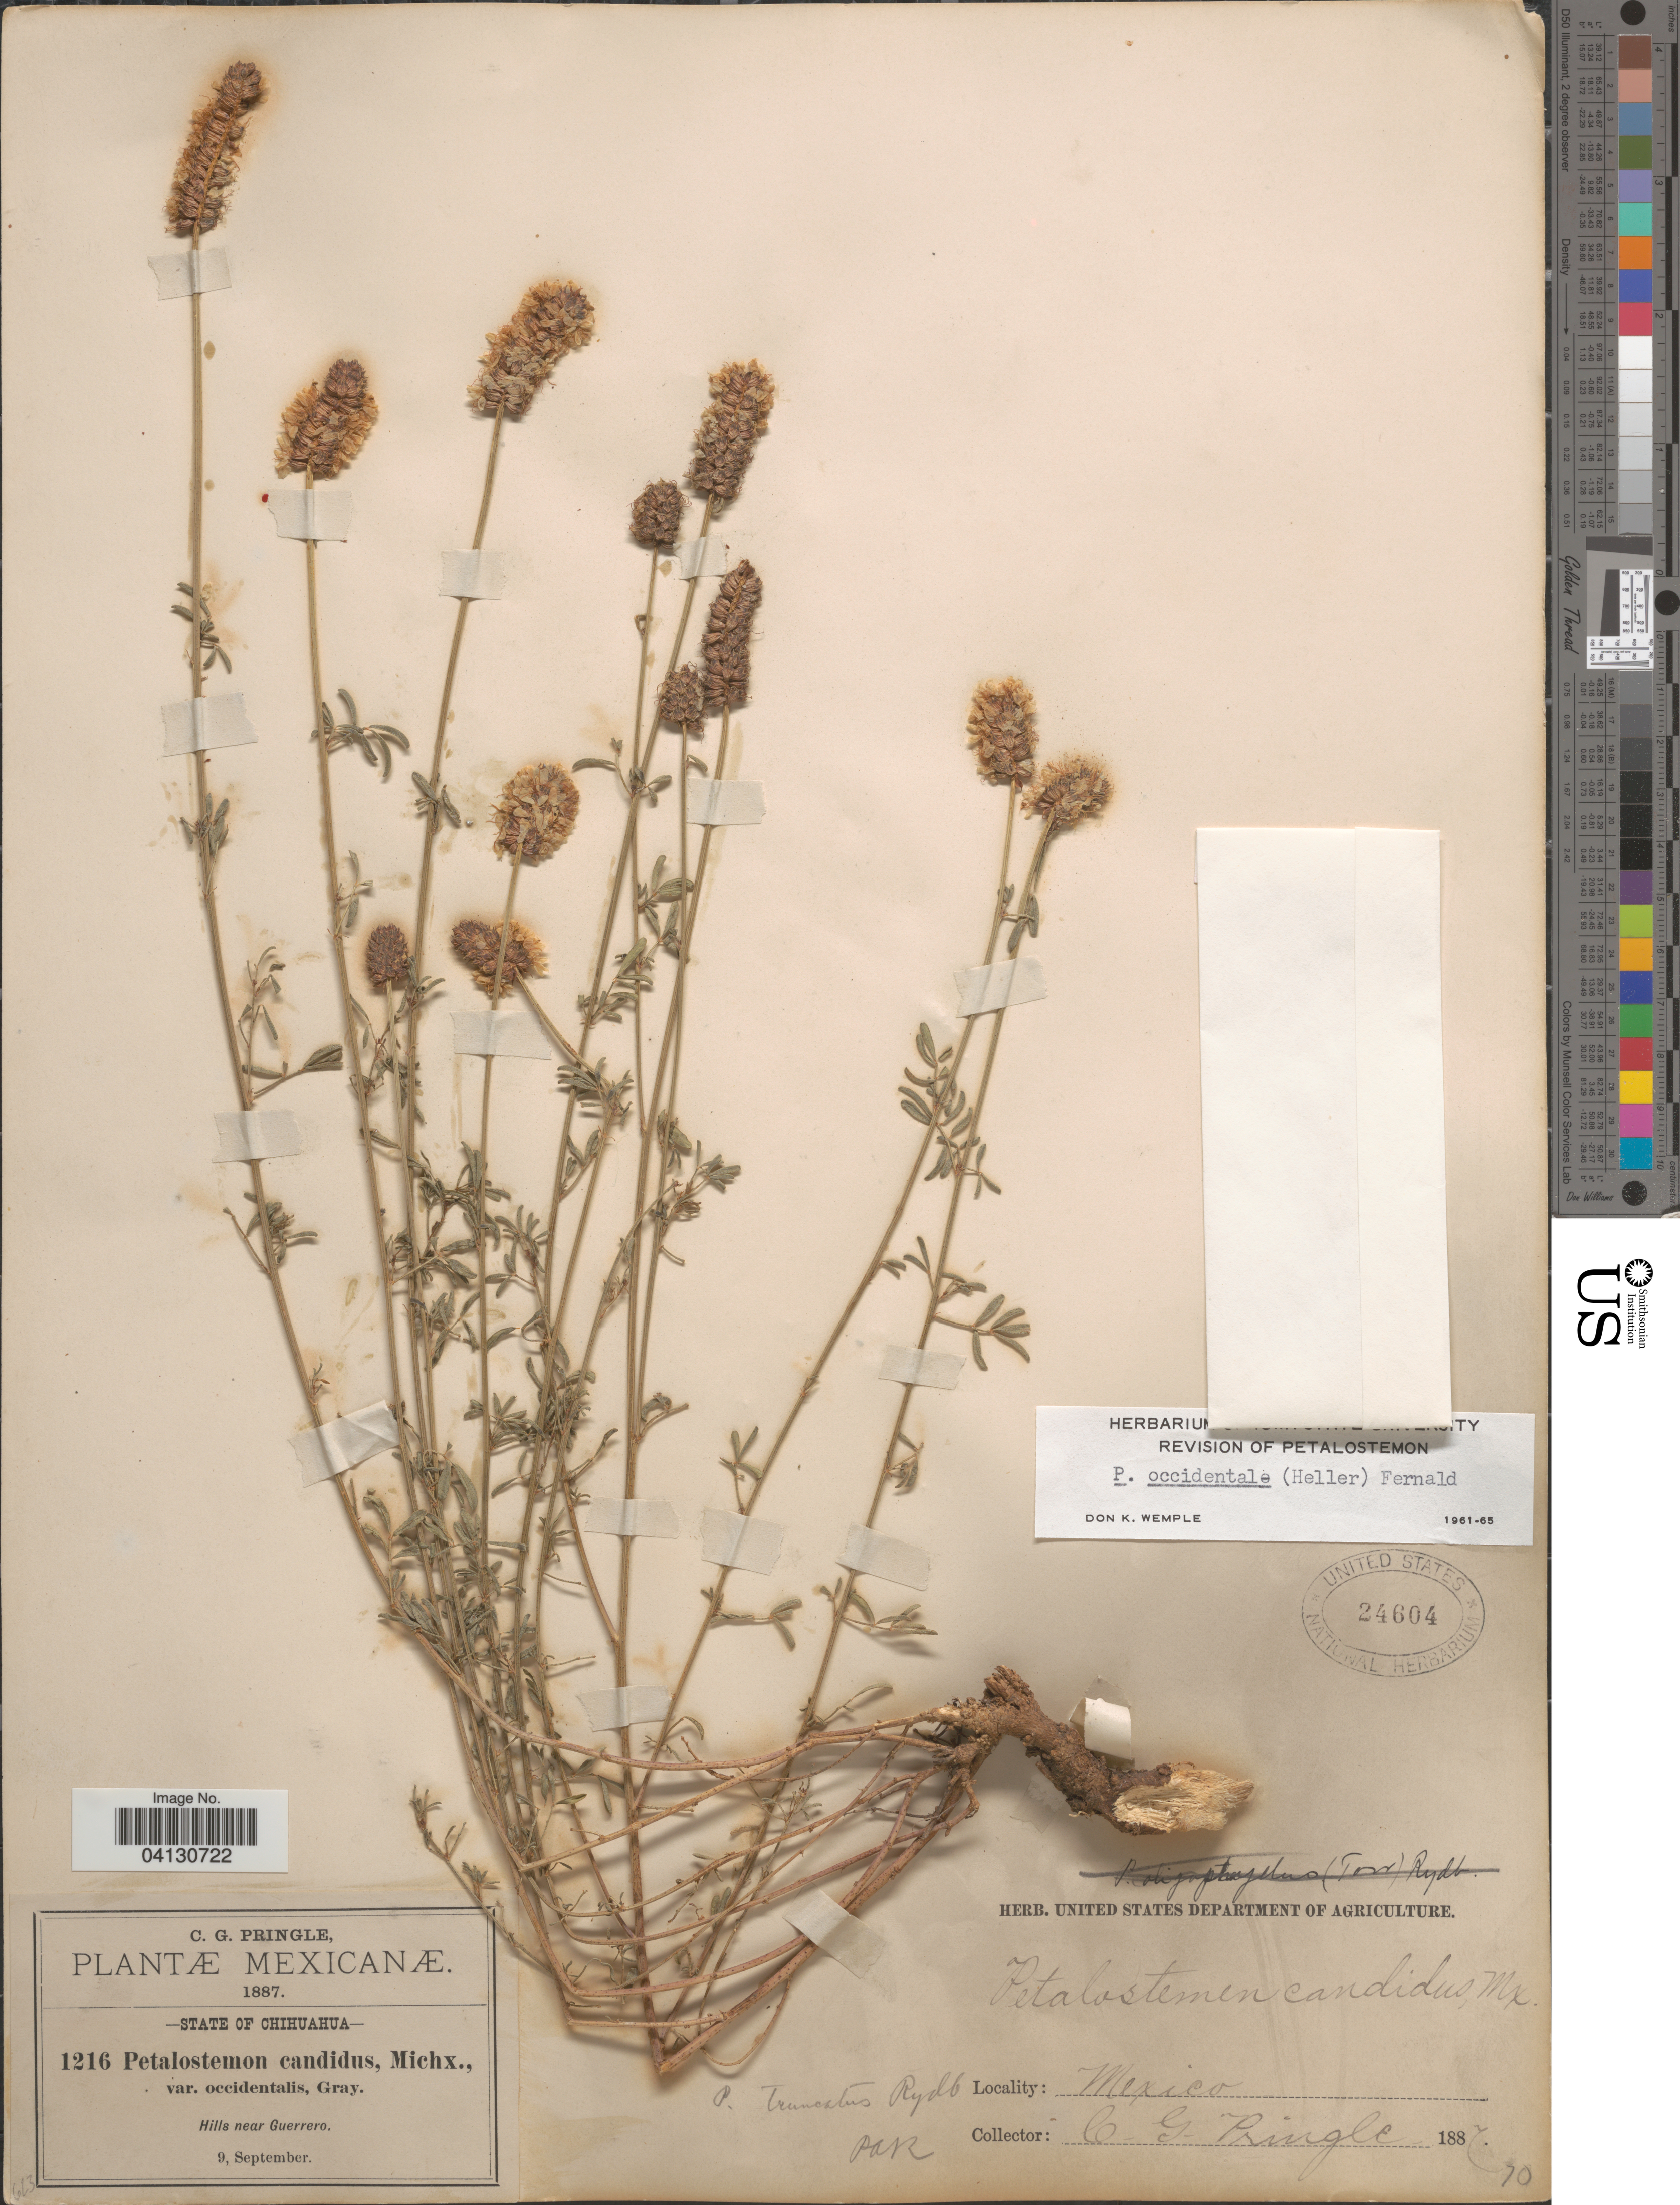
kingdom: Plantae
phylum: Tracheophyta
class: Magnoliopsida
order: Fabales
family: Fabaceae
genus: Dalea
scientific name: Dalea candida var. oligophylla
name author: (Torr) Shinners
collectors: C. G. Pringle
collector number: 1216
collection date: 1887-09-09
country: Mexico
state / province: Chihuahua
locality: Hills near Guerrero.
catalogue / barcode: US 24604